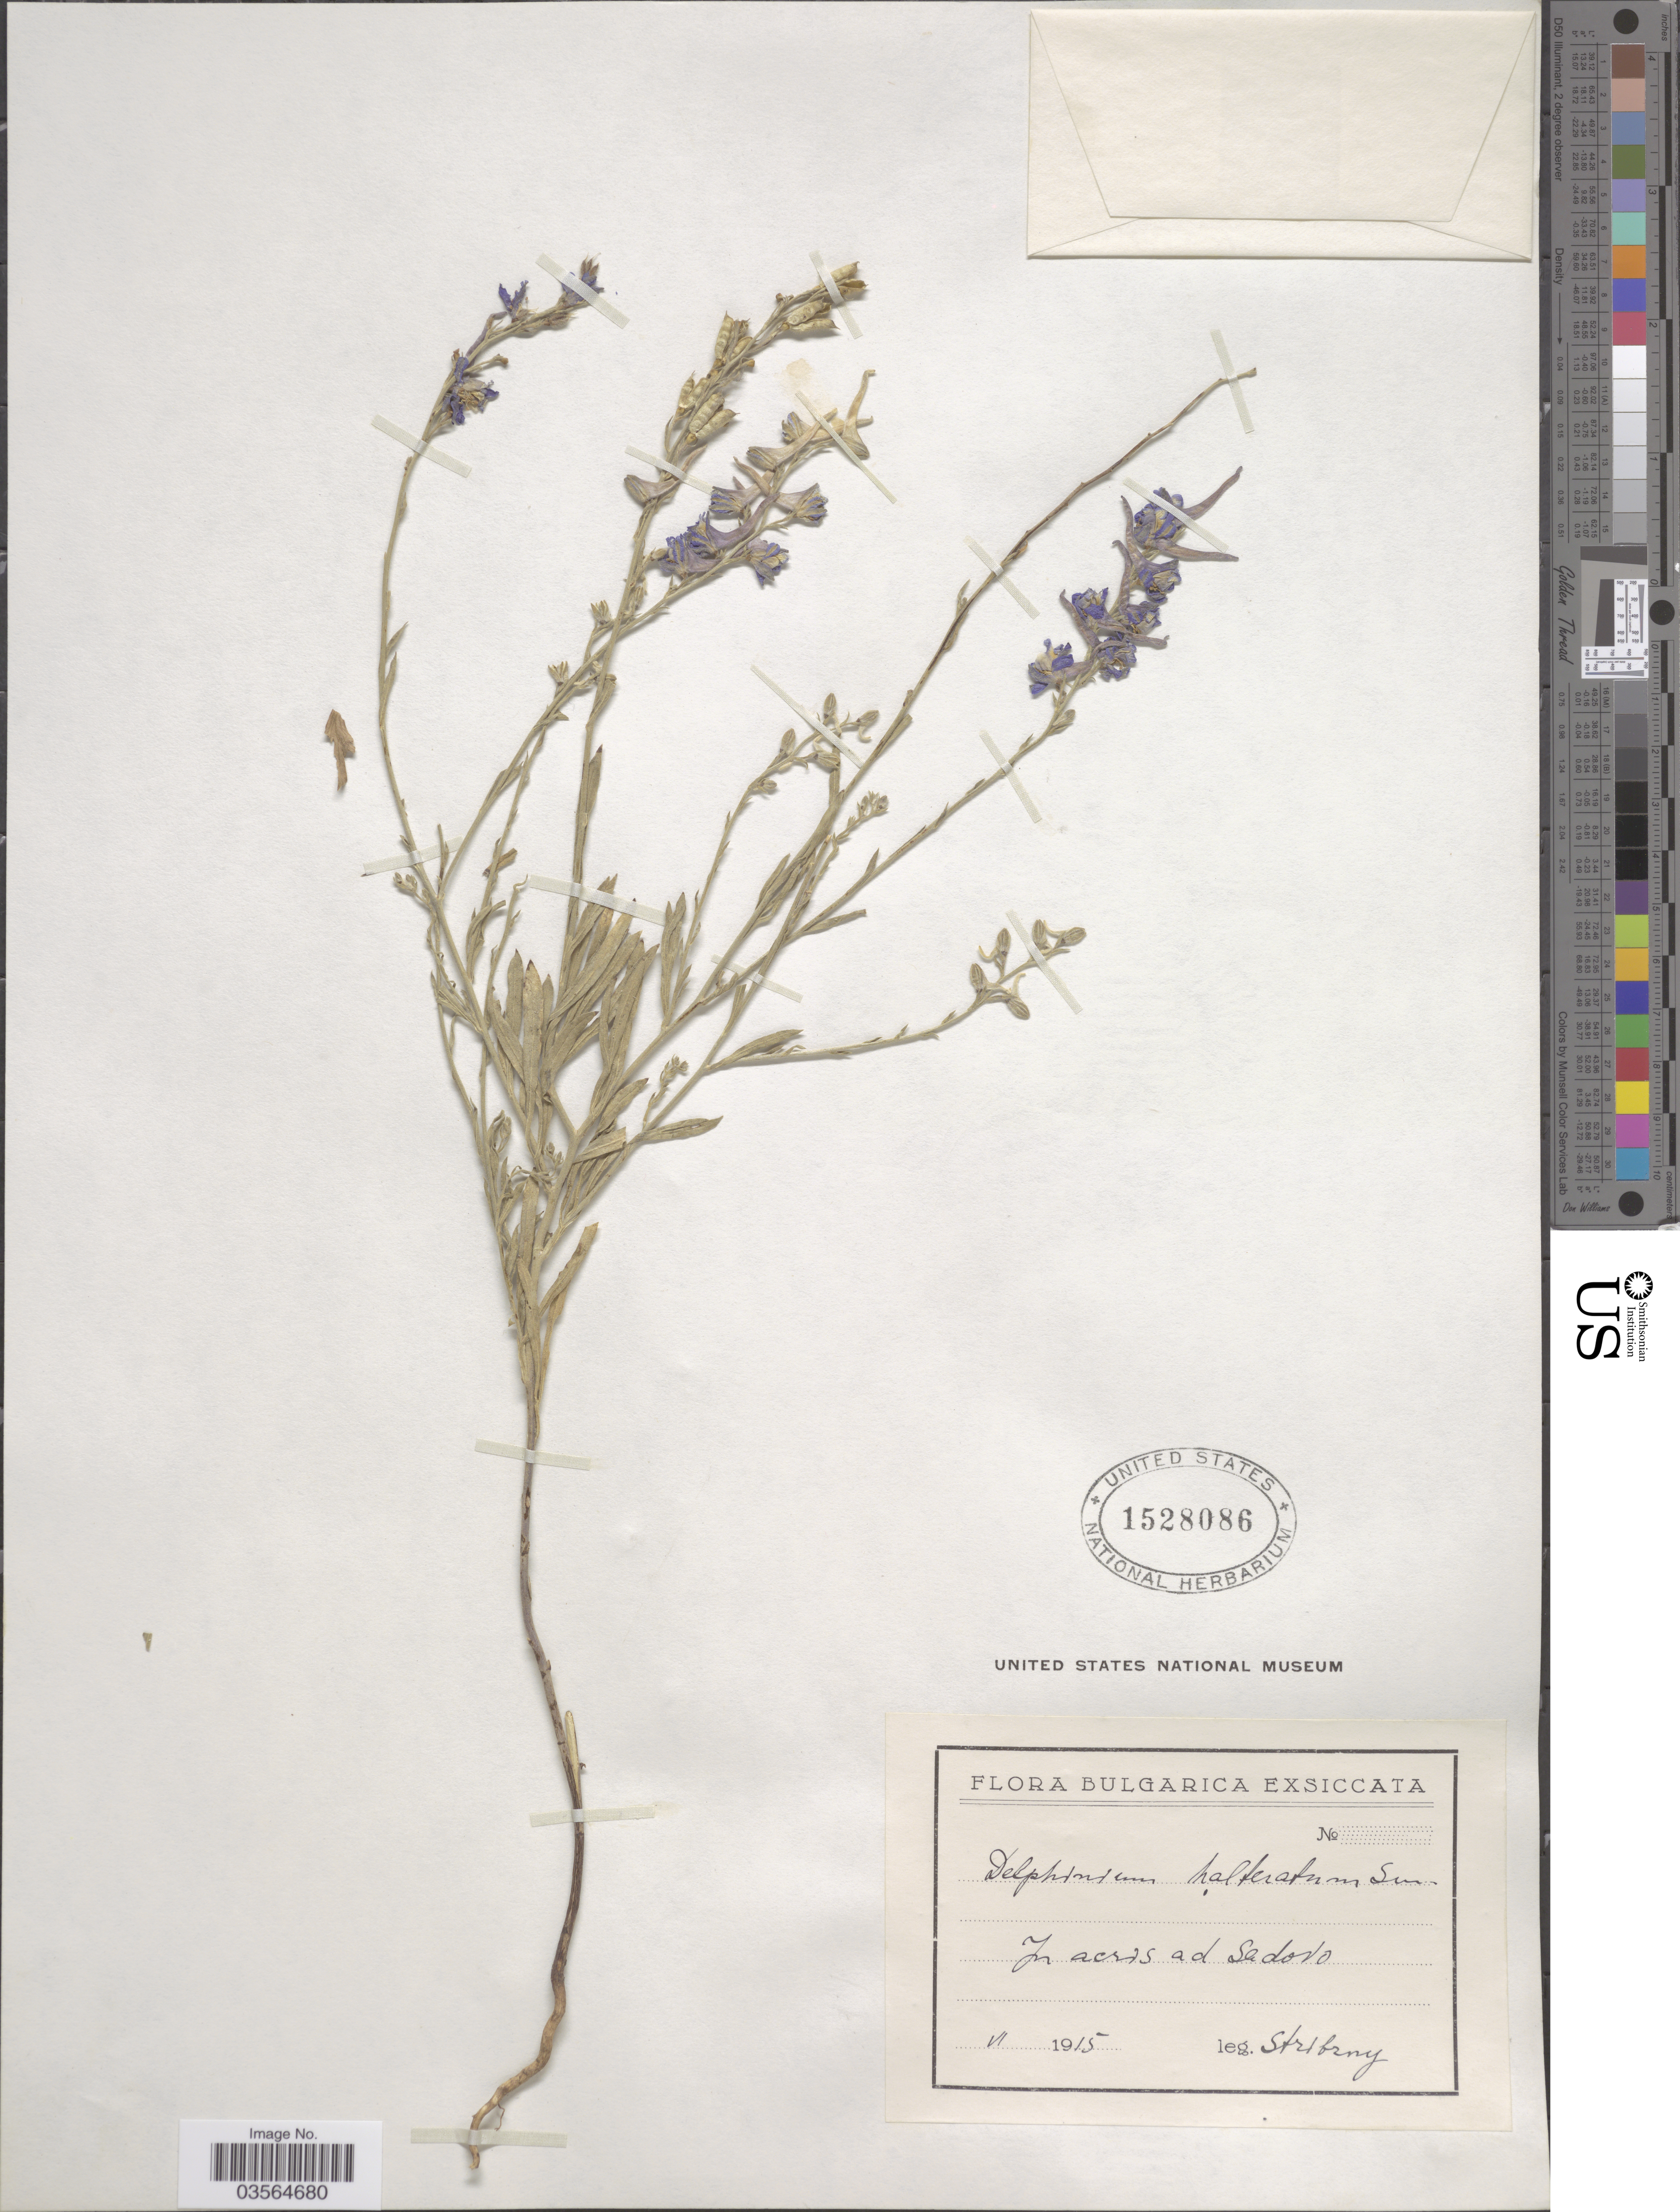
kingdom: Plantae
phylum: Tracheophyta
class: Magnoliopsida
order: Ranunculales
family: Ranunculaceae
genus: Delphinium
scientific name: Delphinium balcanicum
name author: Pawł.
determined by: Du Pasquier, P.-E.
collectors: Stribrny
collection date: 1915-06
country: Bulgaria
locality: In ascris ad Sadovo. [interpreted]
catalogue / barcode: US 1528086